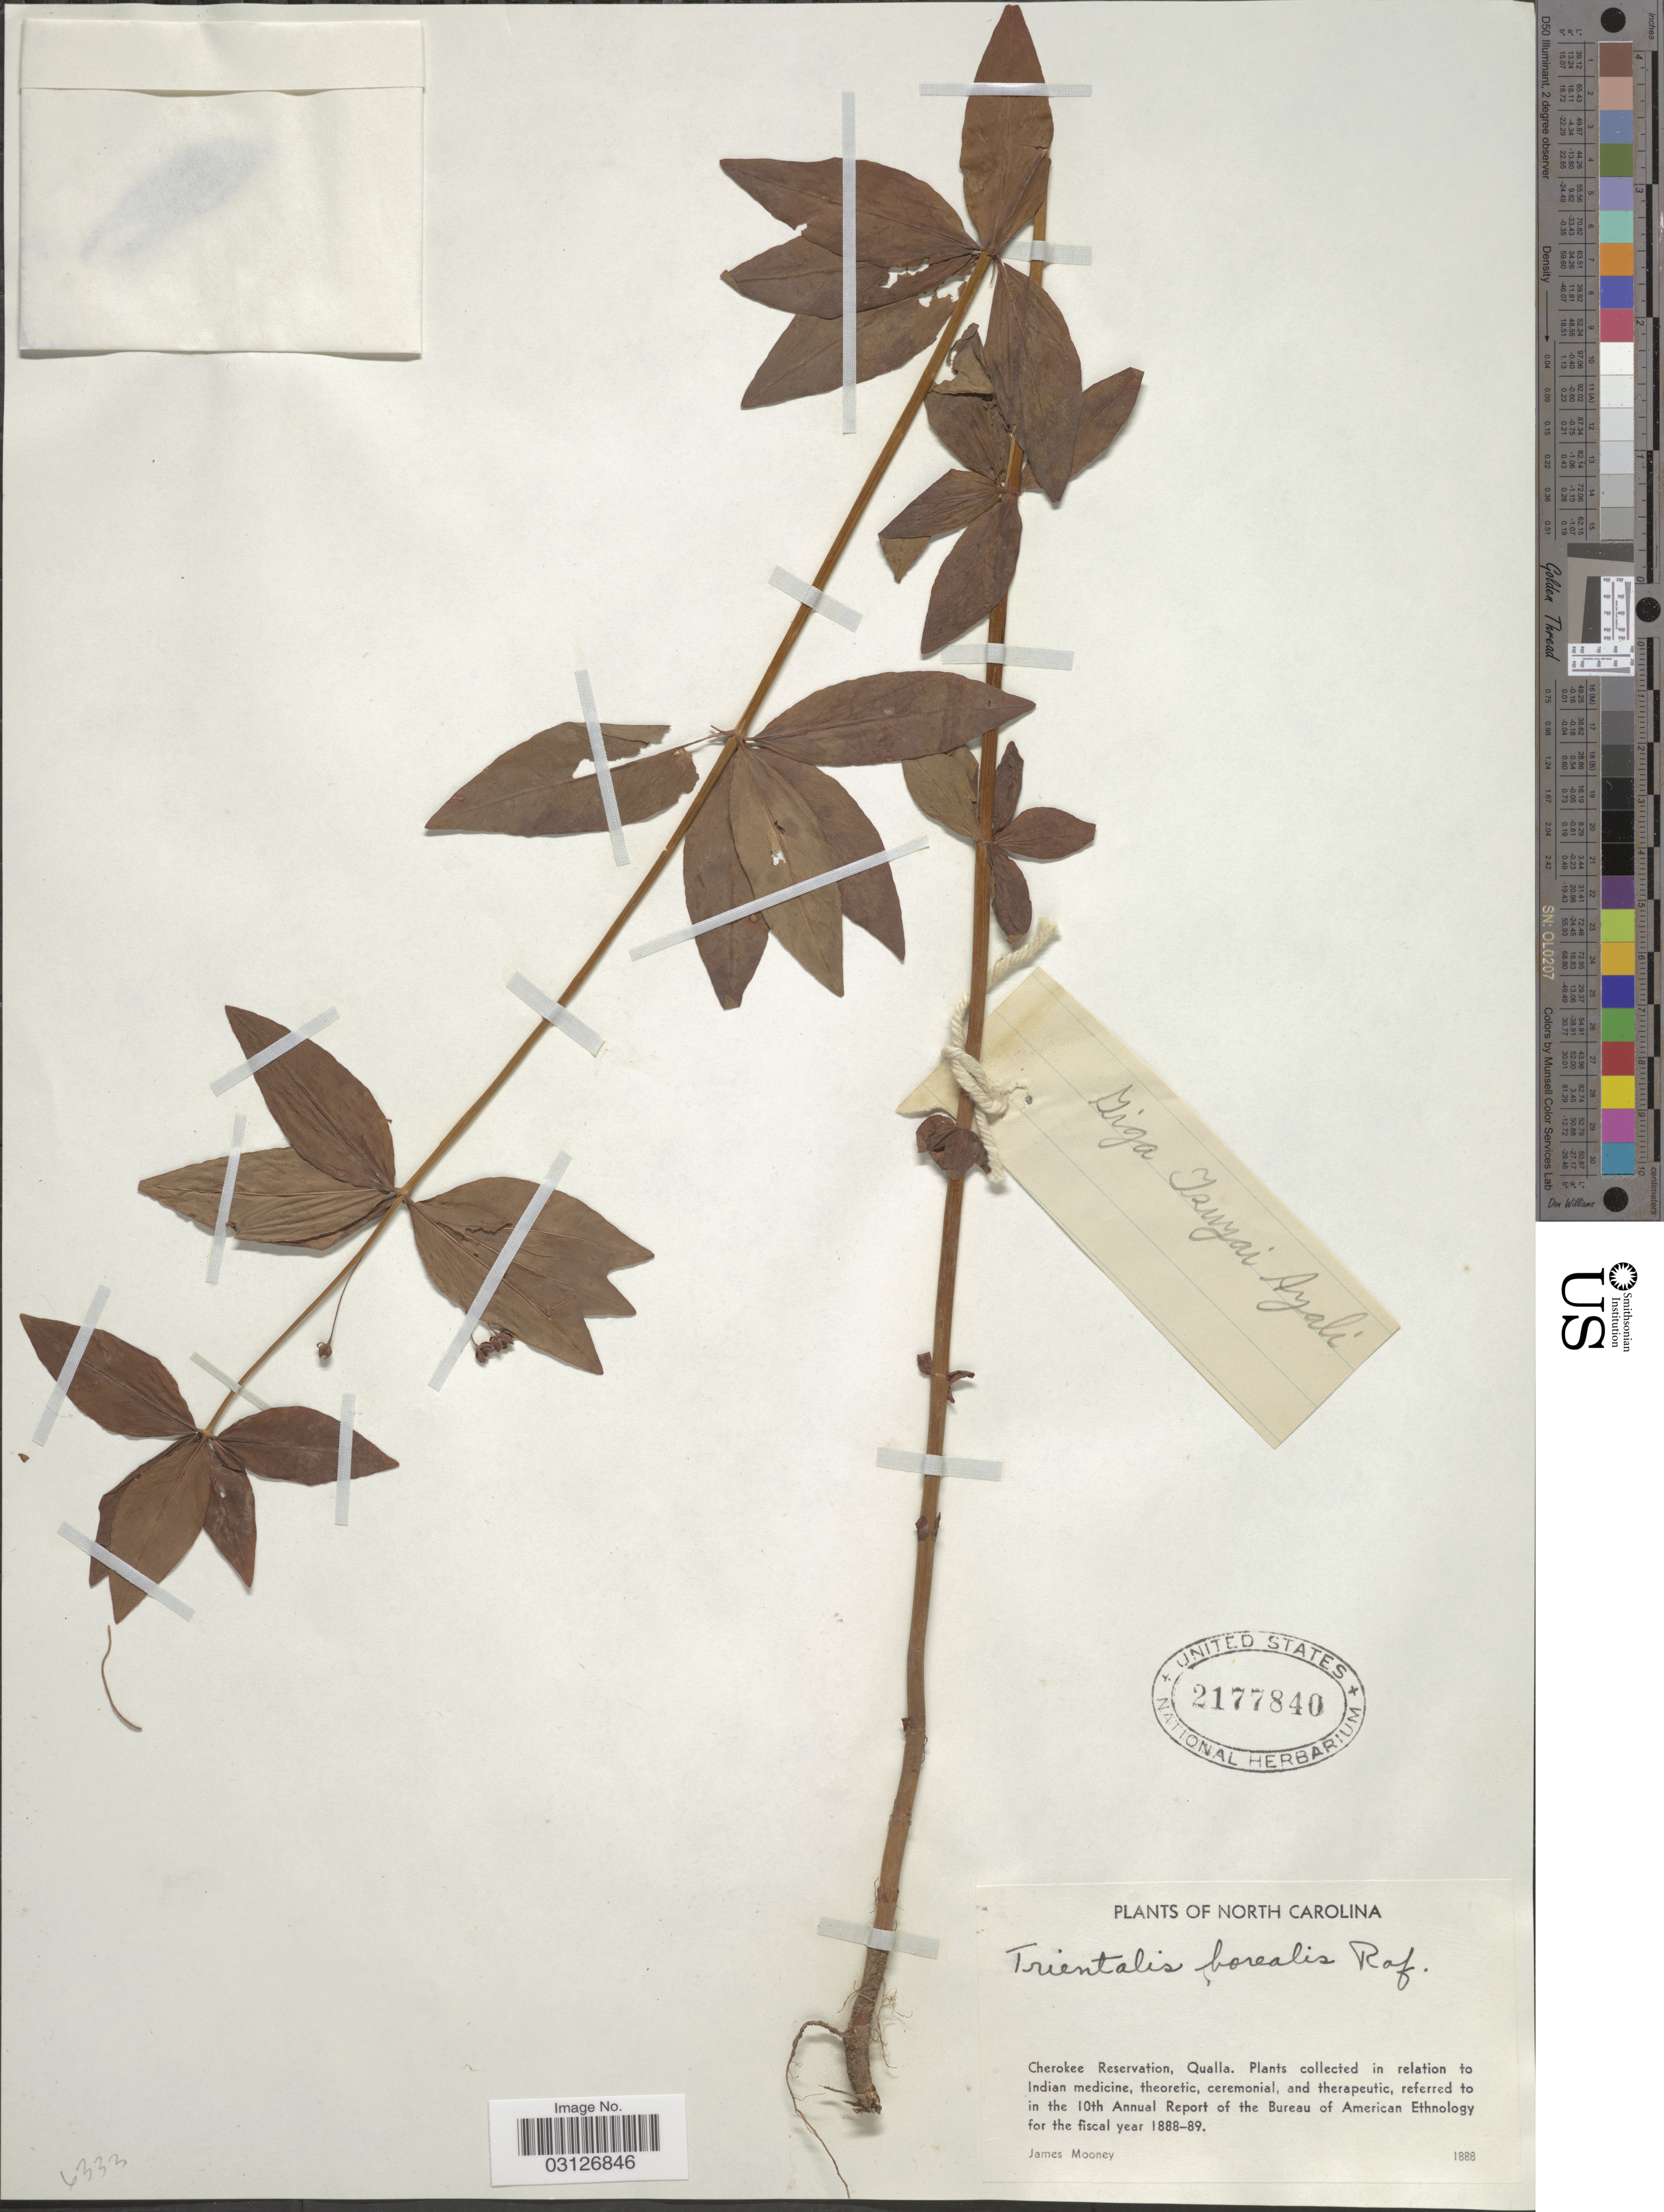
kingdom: Plantae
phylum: Tracheophyta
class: Magnoliopsida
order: Ericales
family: Primulaceae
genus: Trientalis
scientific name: Trientalis borealis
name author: Raf.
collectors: J. Mooney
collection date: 1888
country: United States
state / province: North Carolina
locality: Cherokee Reservation, Qualla.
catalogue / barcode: US 2177840